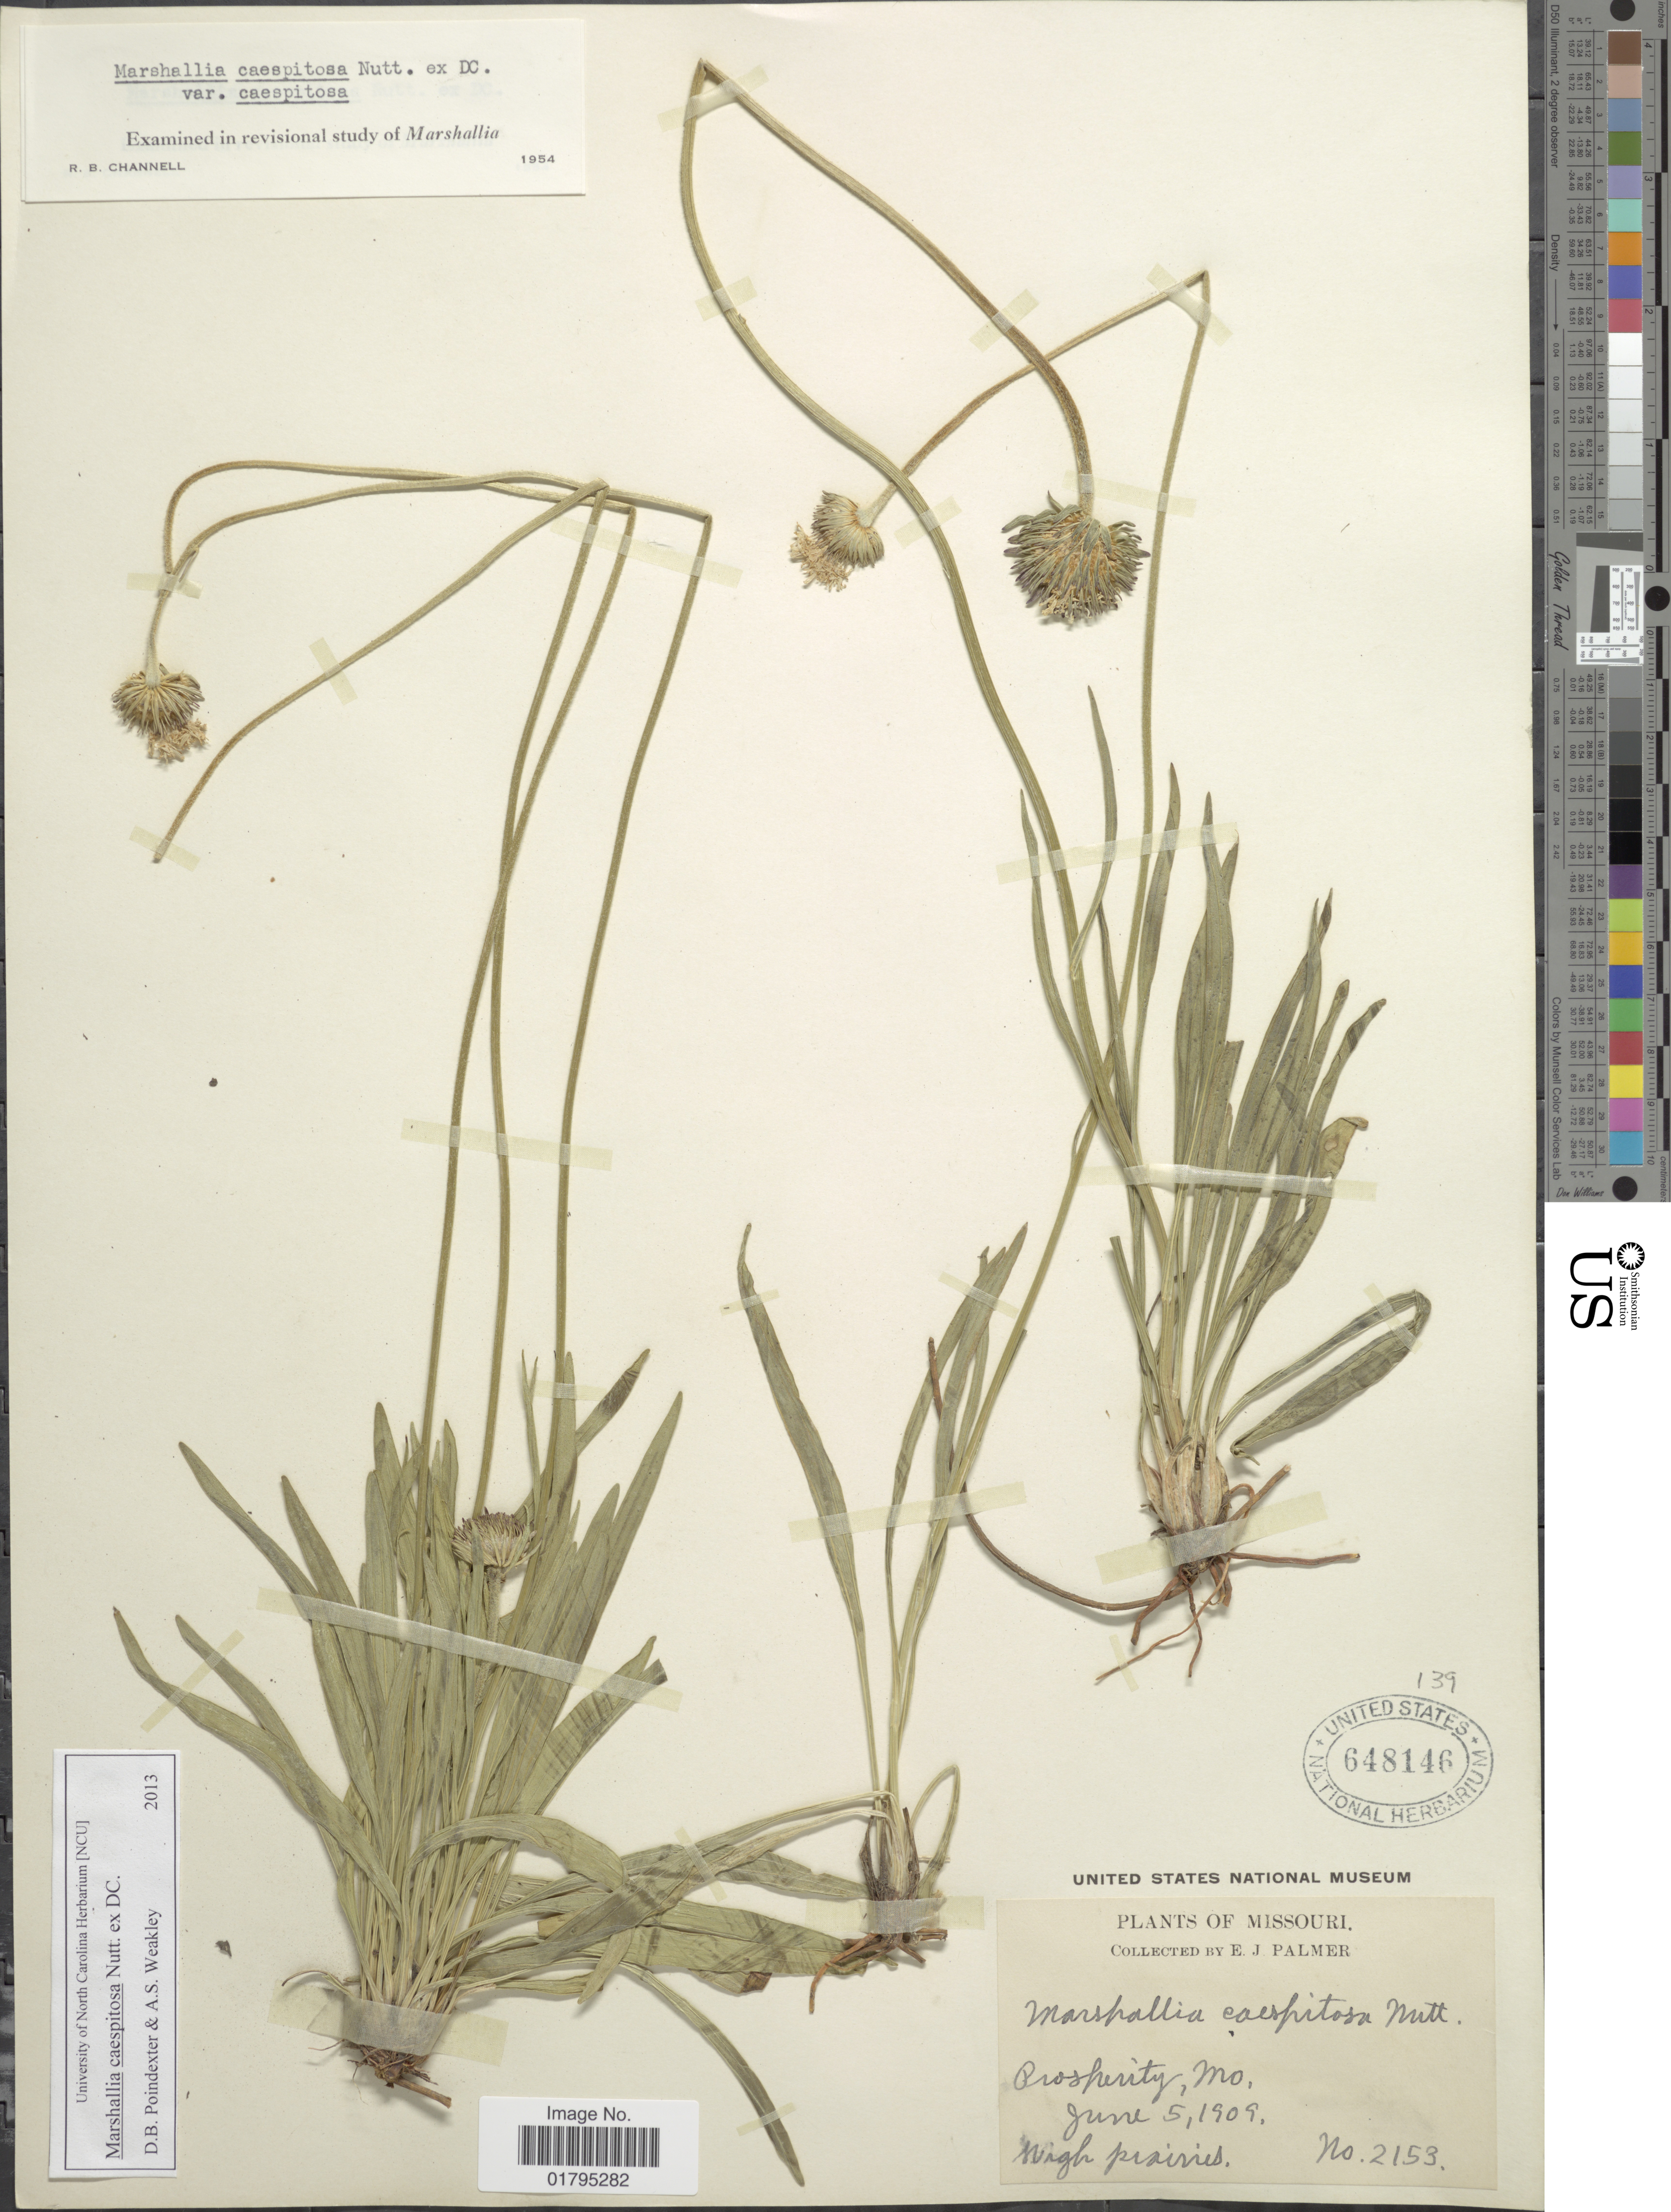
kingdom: Plantae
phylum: Tracheophyta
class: Magnoliopsida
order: Asterales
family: Asteraceae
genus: Marshallia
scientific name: Marshallia caespitosa var. caespitosa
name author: Nutt. ex DC.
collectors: E. J. Palmer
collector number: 2153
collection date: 1909-06-05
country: United States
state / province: Missouri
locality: Missouri, Prosperity, Mo.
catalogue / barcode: US 648146